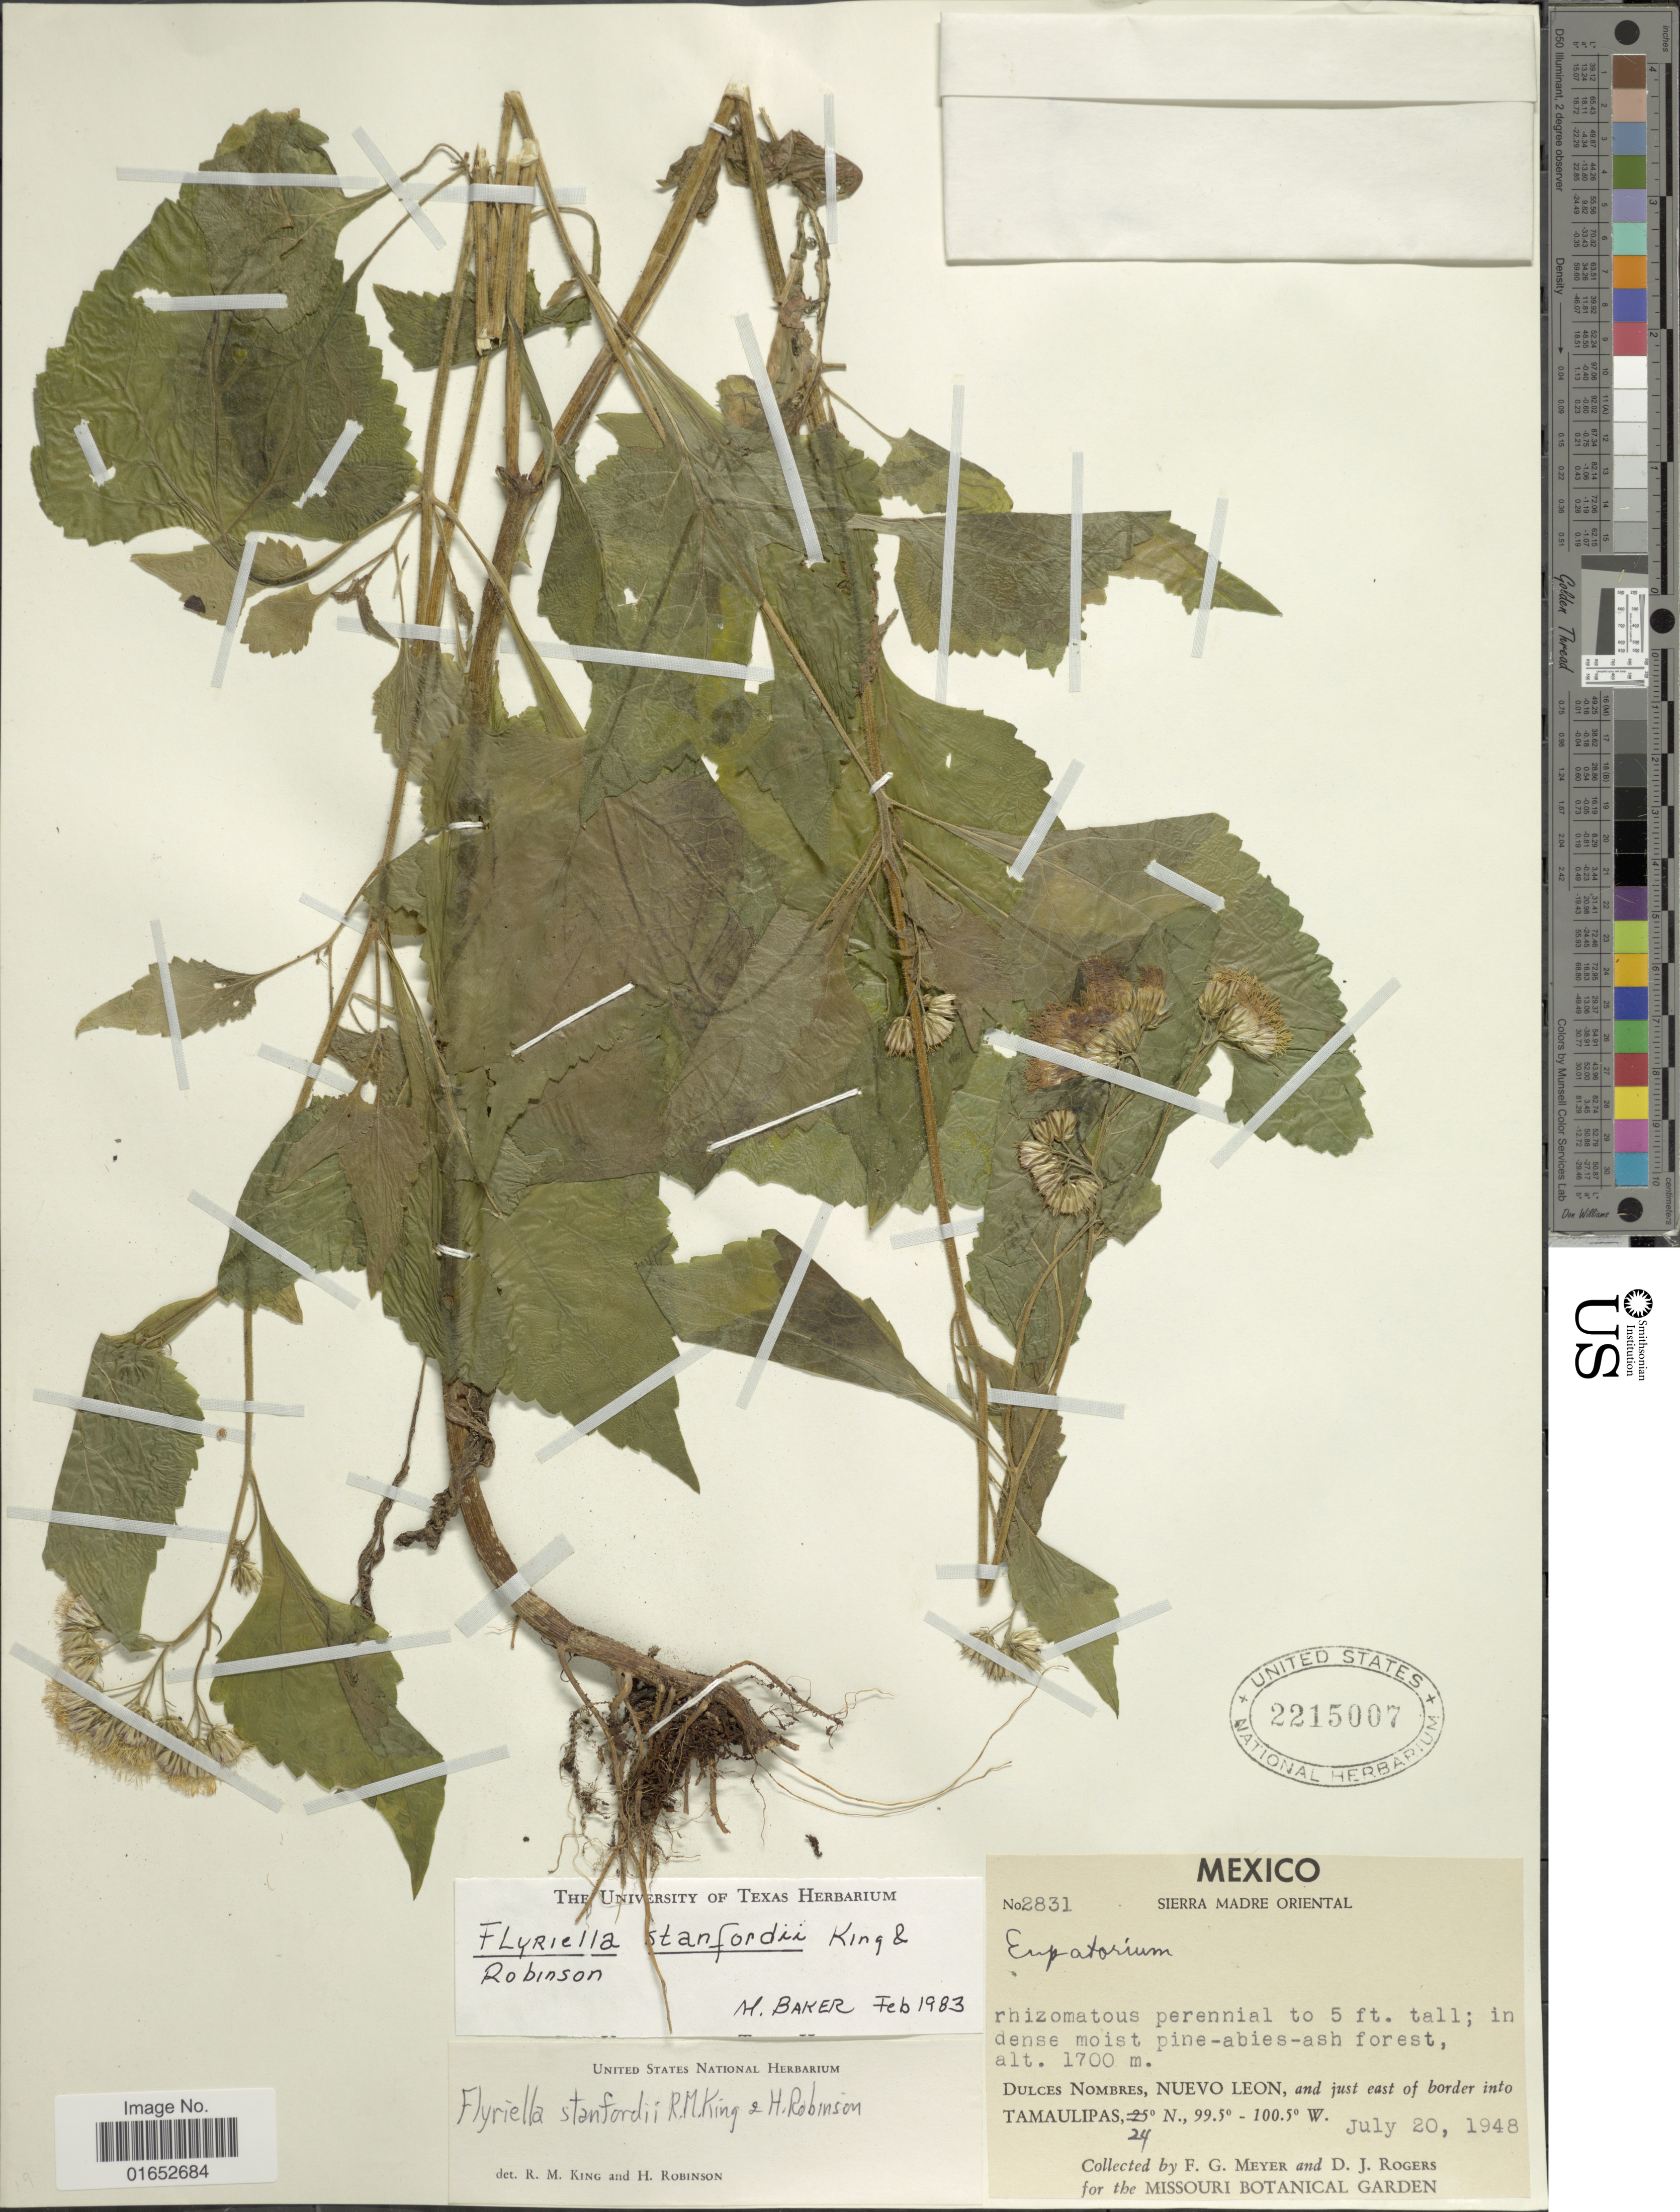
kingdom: Plantae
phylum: Tracheophyta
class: Magnoliopsida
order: Asterales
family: Asteraceae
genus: Flyriella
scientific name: Flyriella stanfordii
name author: R.M. King & H. Rob.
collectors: F. G. Meyer & D. J. Rogers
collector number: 2831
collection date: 1948-07-20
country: Mexico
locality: Sierra Madre Oriental, Dulces Nombres, Nuevo Leon, and just east of border into Tamualipas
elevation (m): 1700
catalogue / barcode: US 2215007